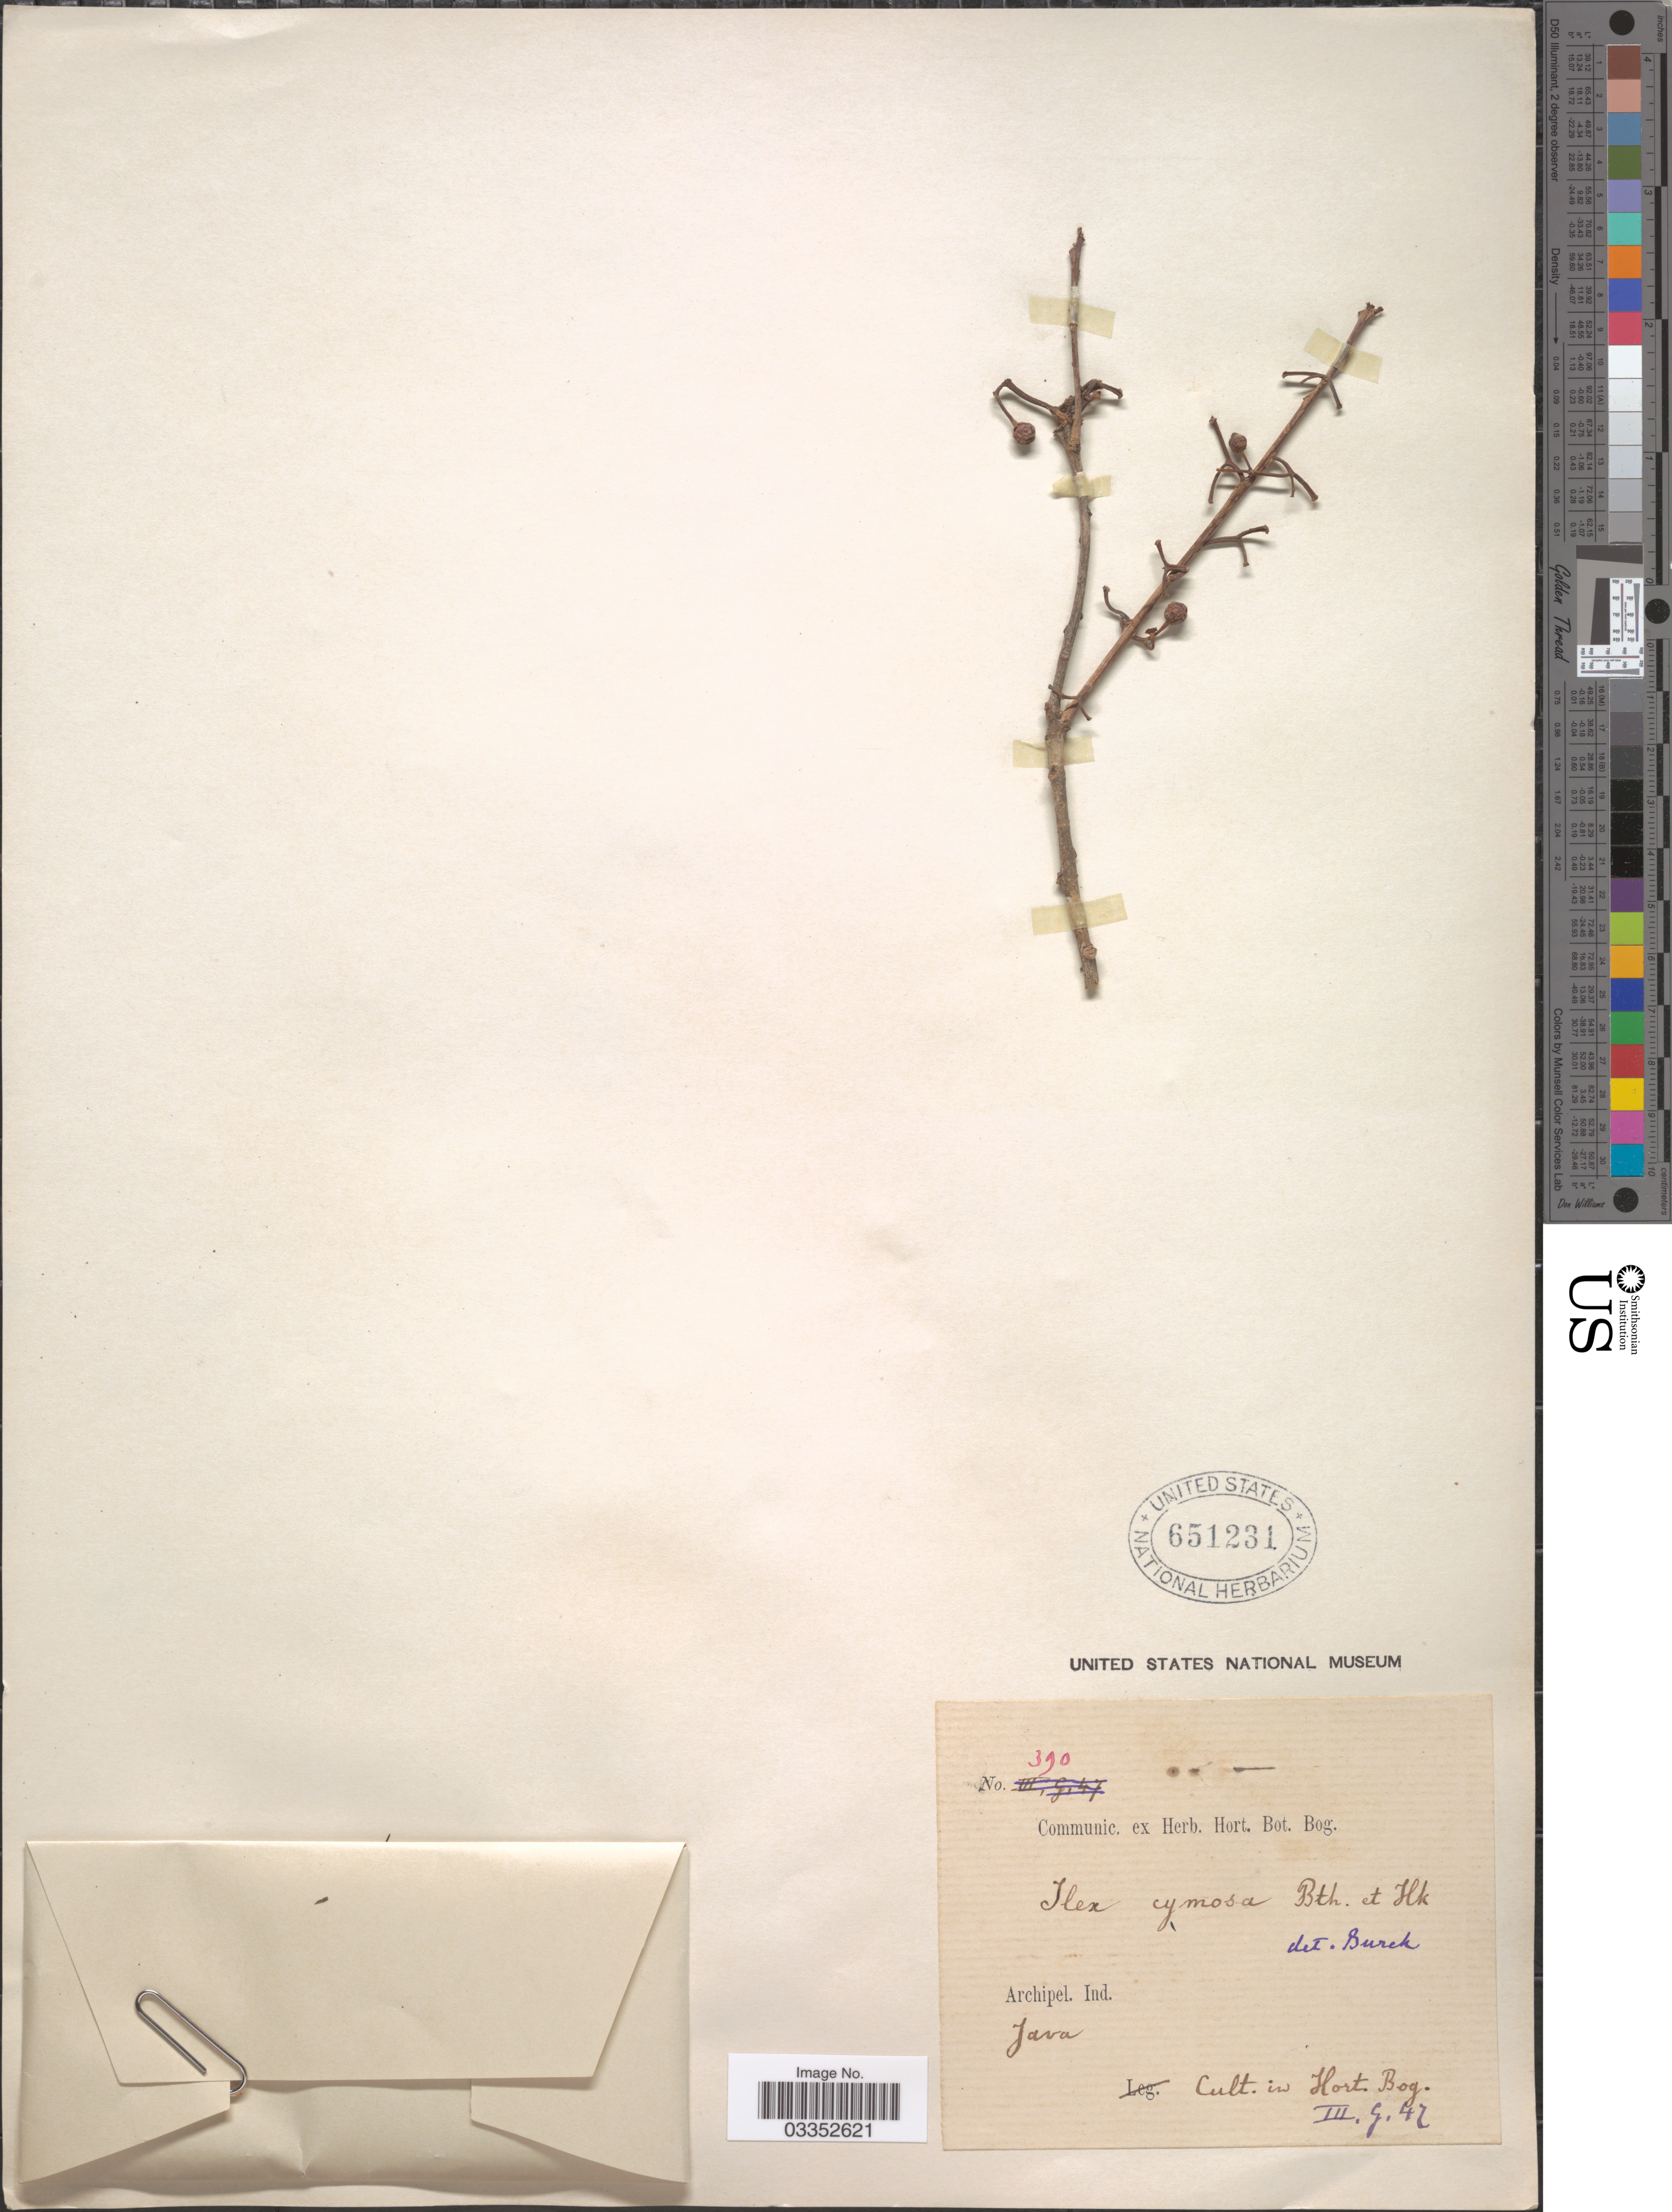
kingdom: Plantae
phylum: Tracheophyta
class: Magnoliopsida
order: Aquifoliales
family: Aquifoliaceae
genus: Ilex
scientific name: Ilex cymosa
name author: Blume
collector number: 390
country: Indonesia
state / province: Java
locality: Archipel. Ind. Java. Cult. in Hort. Bog.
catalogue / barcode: US 651231